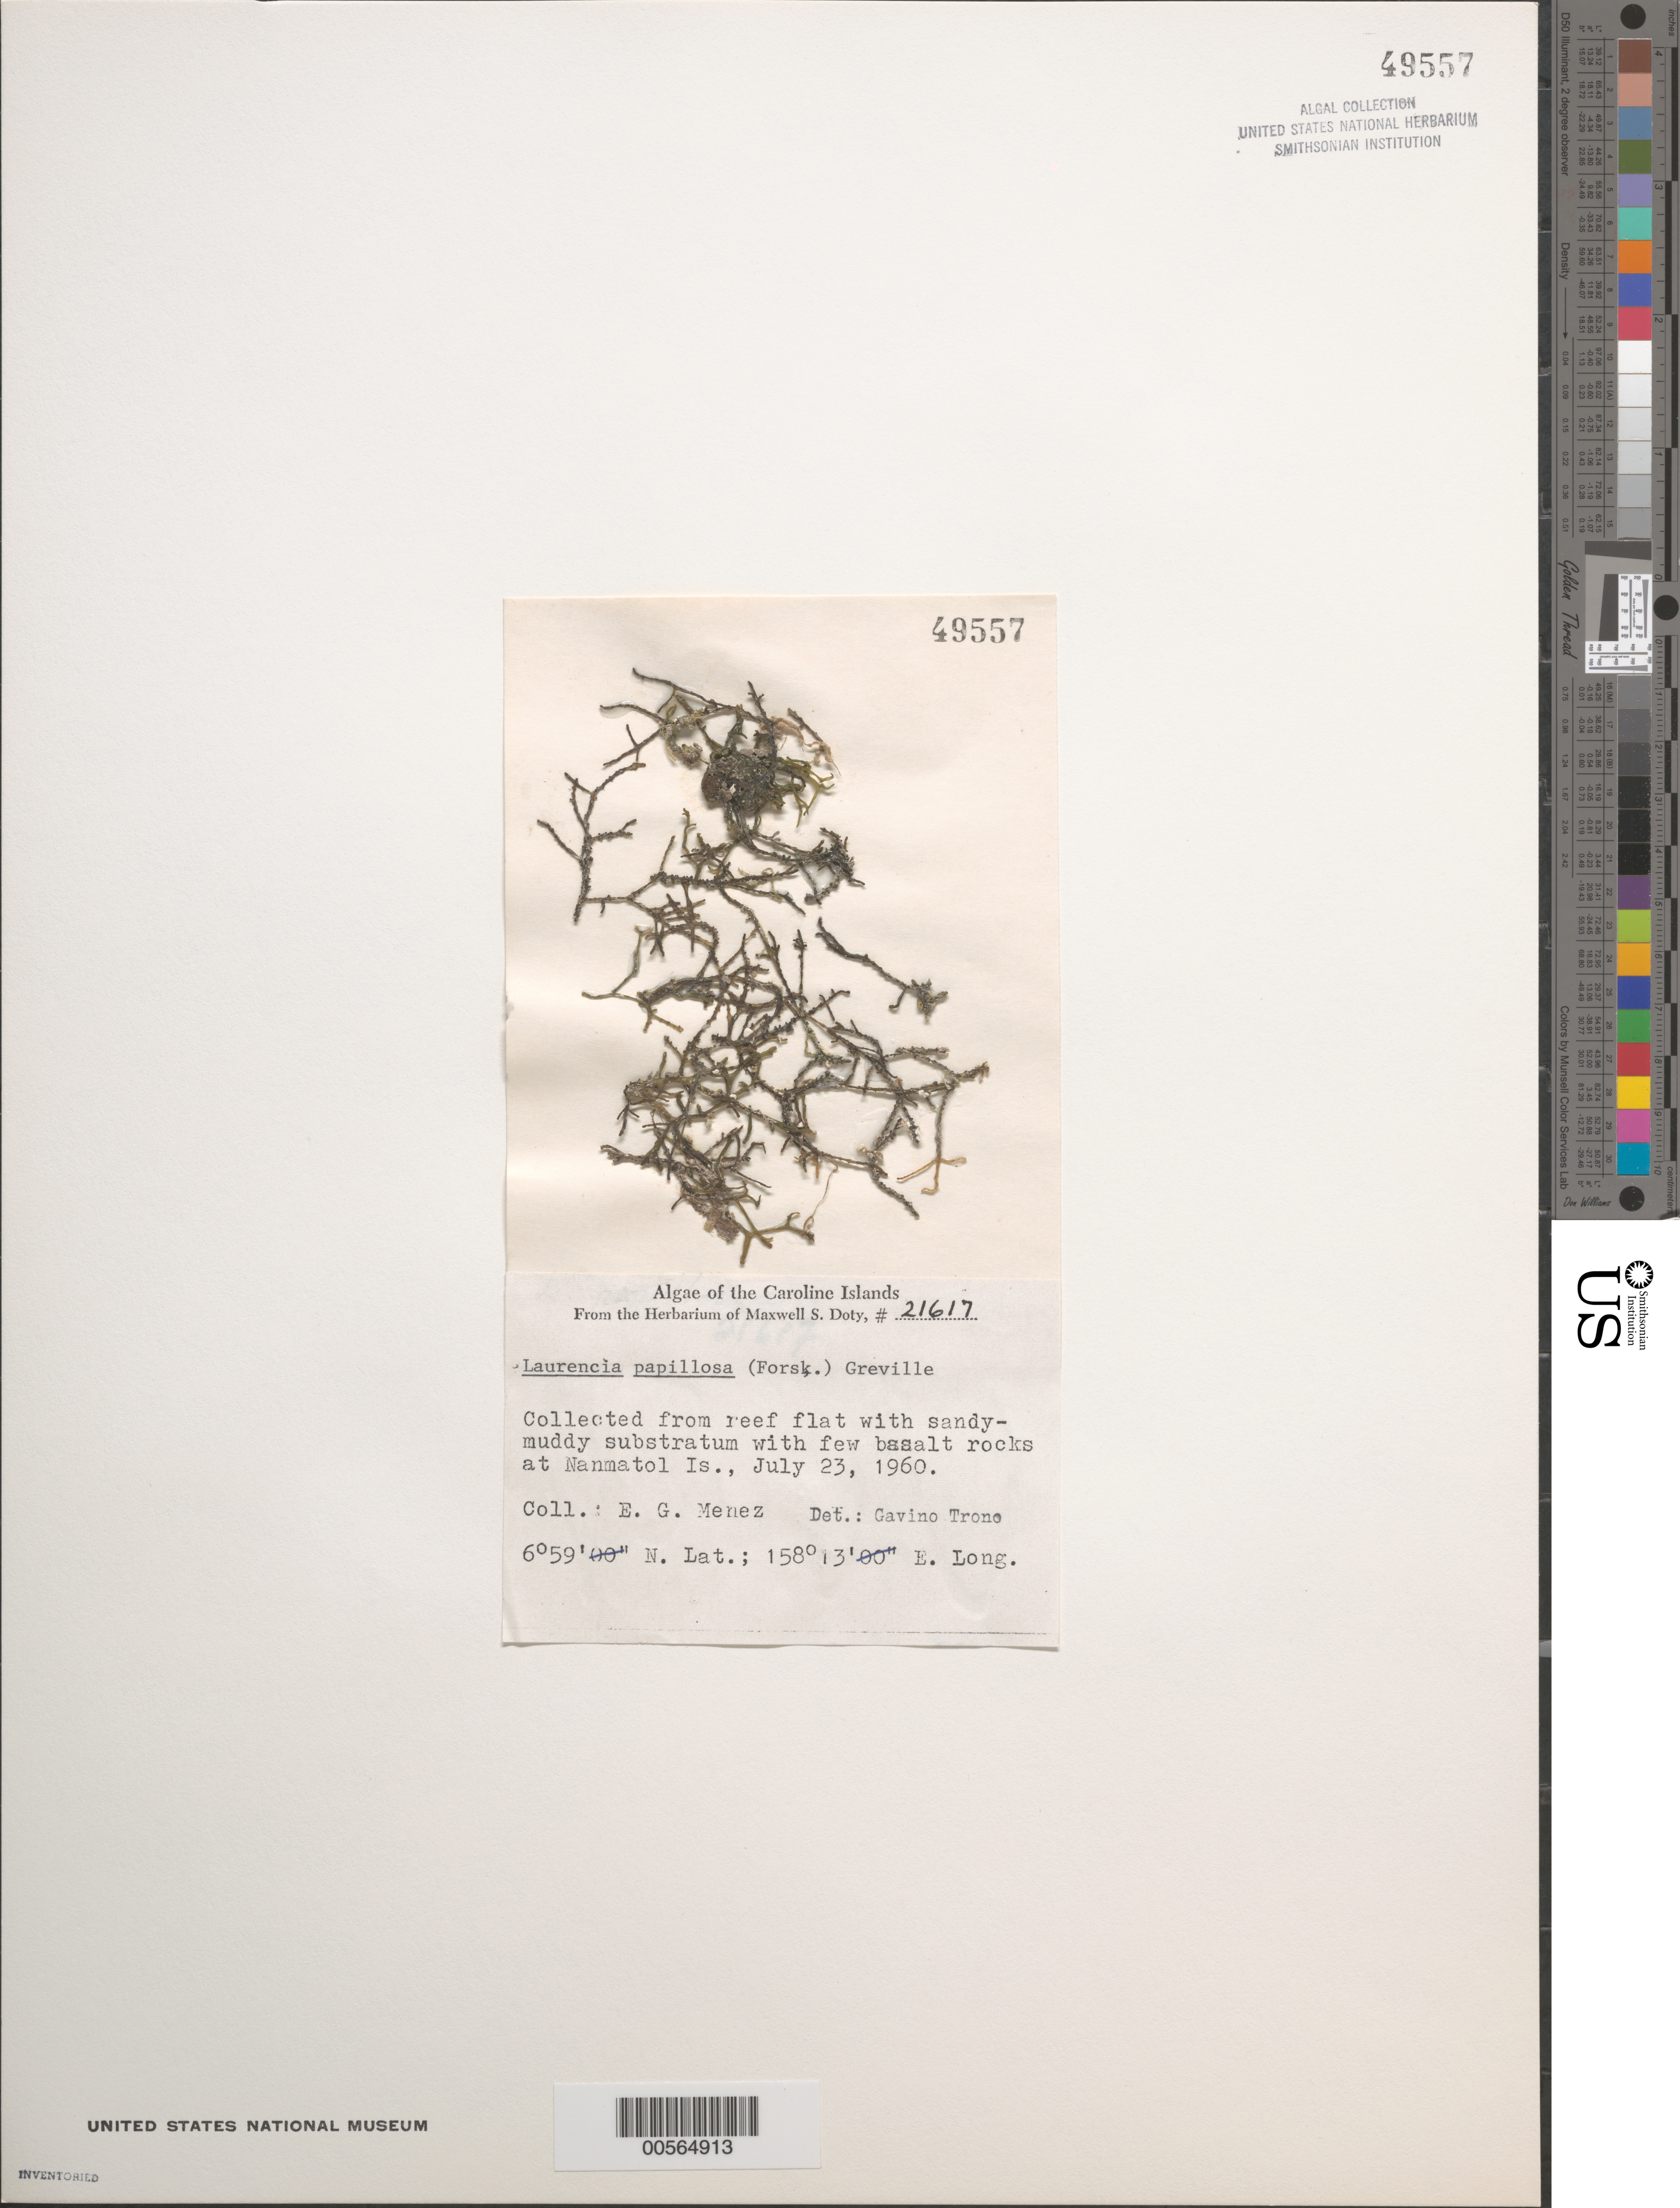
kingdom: Plantae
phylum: Rhodophyta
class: Florideophyceae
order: Ceramiales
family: Rhodomelaceae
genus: Palisada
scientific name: Palisada perforata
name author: (Bory) K.W. Nam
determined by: Algae name updating Project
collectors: Meñez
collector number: MSD 21617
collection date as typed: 23 Jul 1960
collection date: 1960-07-23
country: Micronesia, Federated States of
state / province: Pohnpei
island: Nanmatol Atoll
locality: Islands off E coast of Pohnpei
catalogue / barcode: US 49557